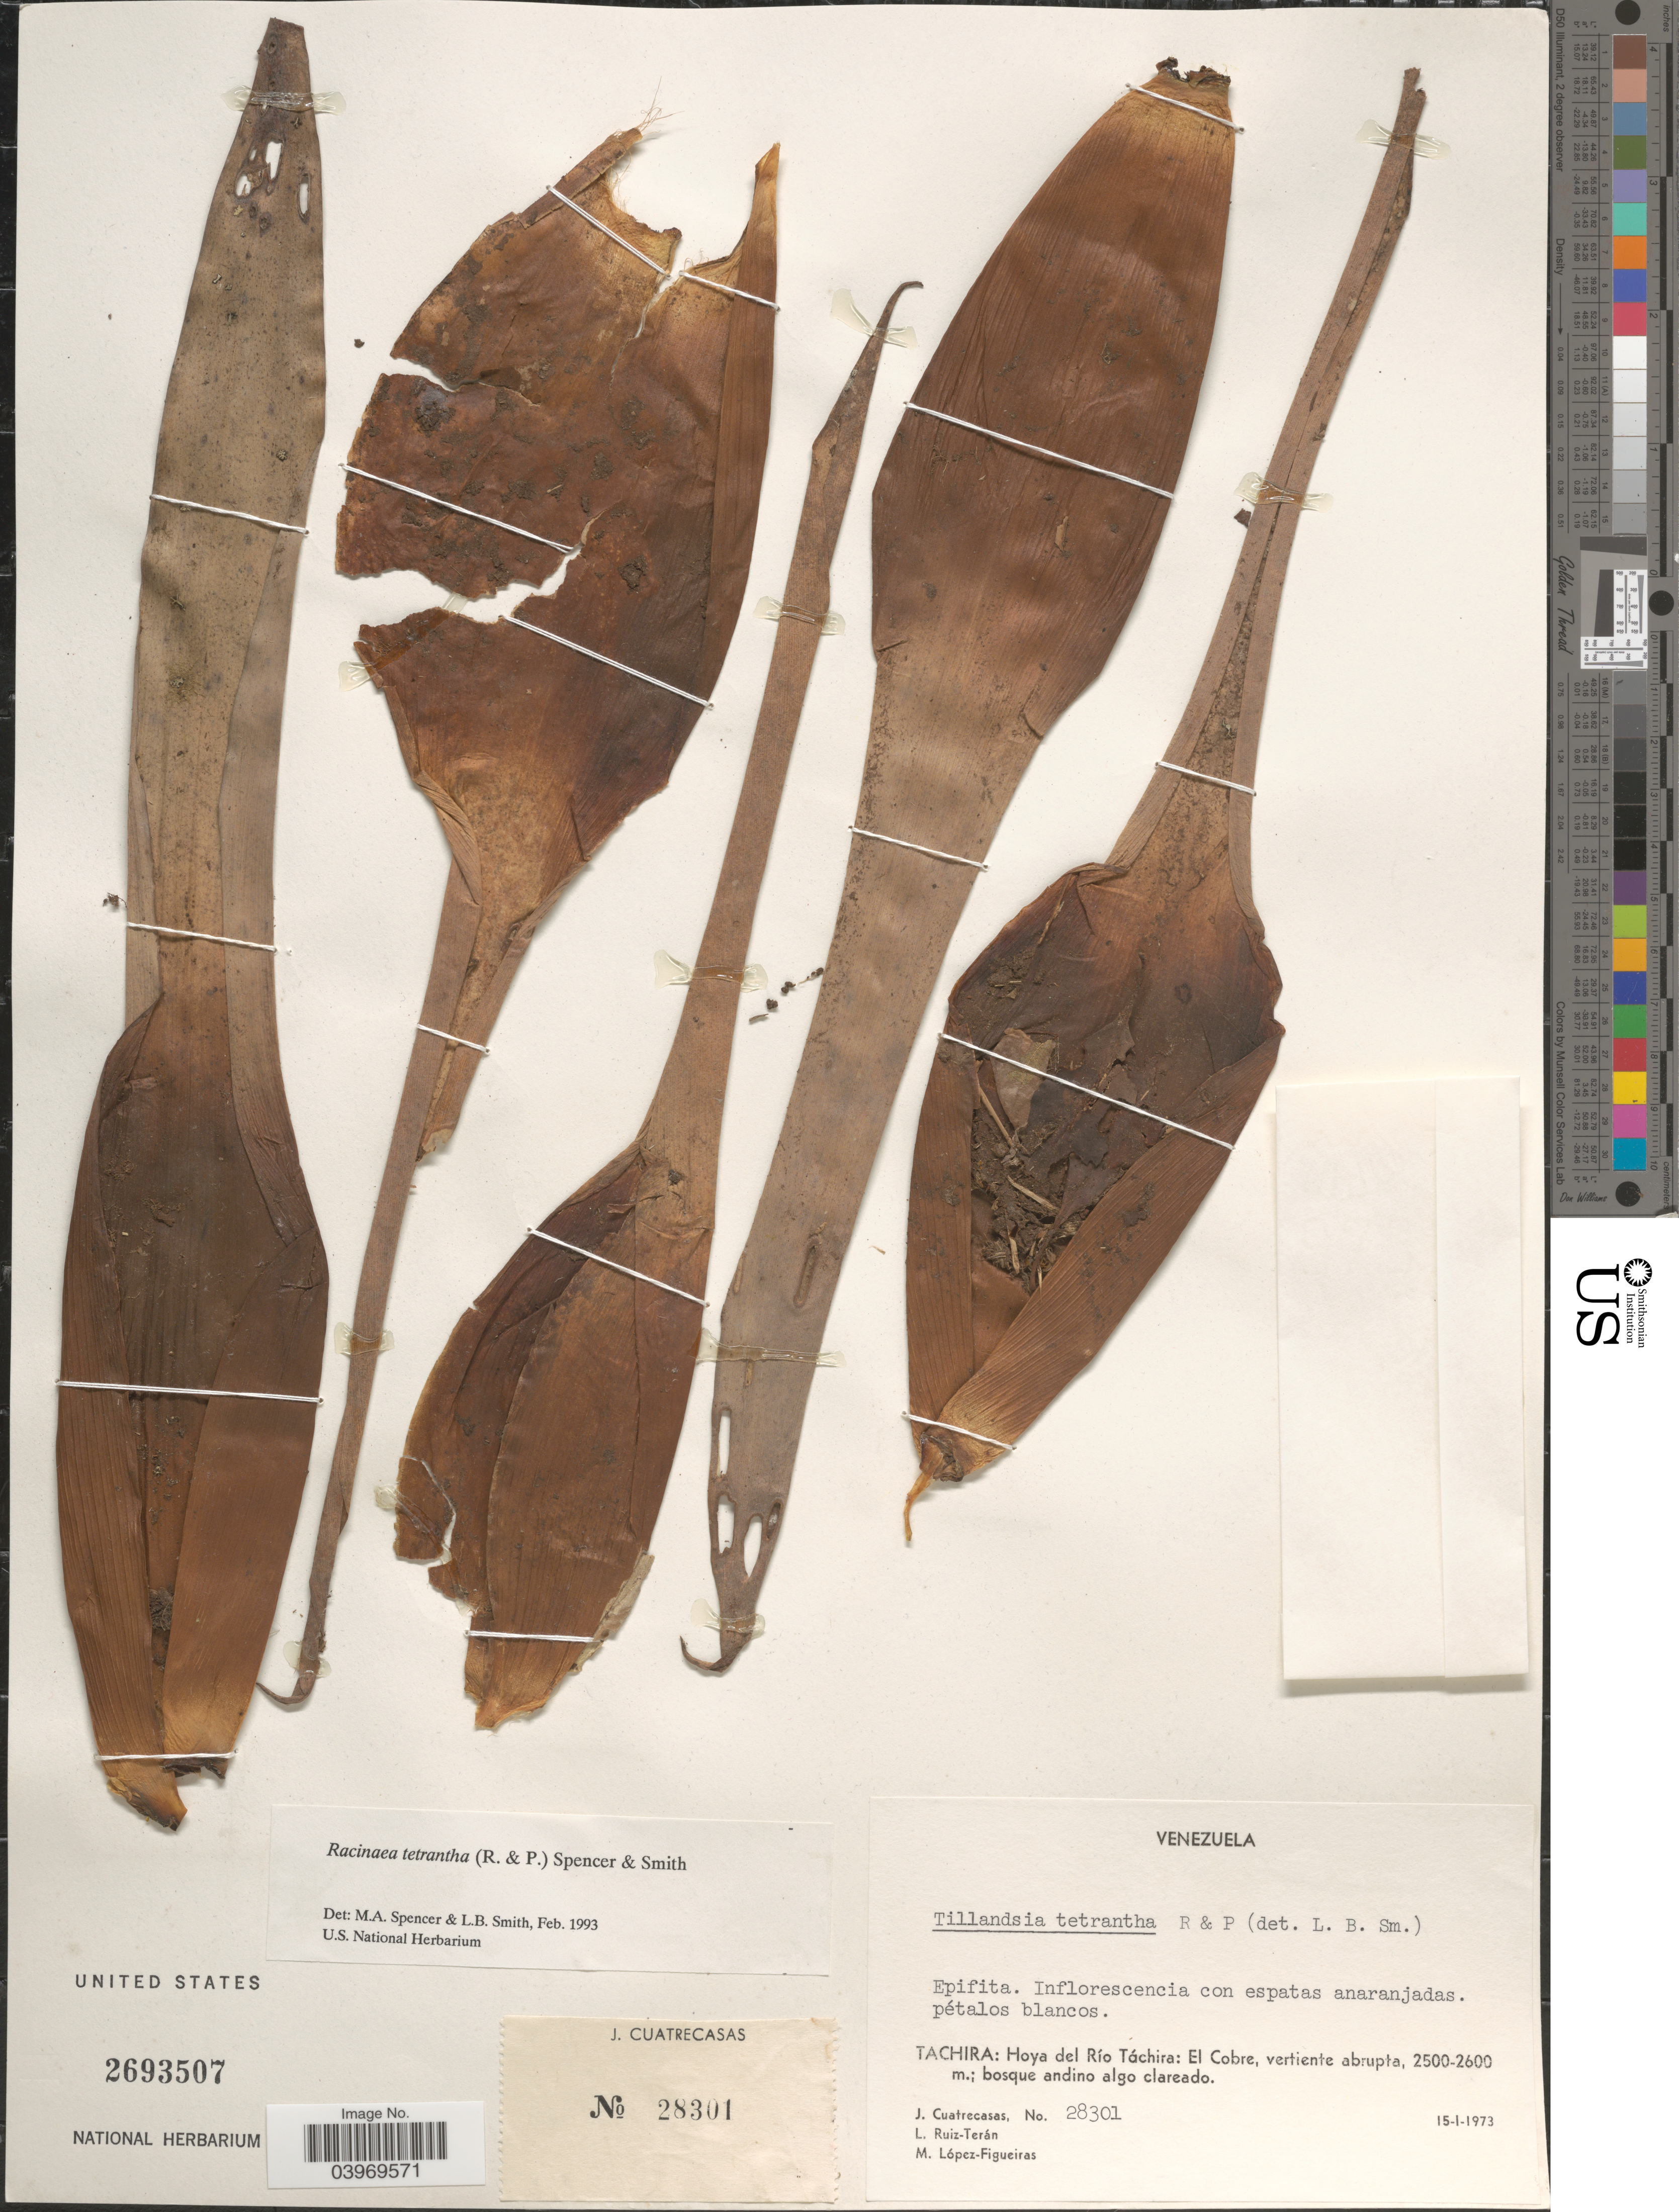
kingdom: Plantae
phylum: Tracheophyta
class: Liliopsida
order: Poales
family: Bromeliaceae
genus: Racinaea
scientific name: Racinaea tetrantha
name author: (Ruiz & Pav.) L.B. Sm.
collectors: J. Cuatrecasas, L. E. Ruíz-Terán & M. López Figueiras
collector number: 28301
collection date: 1973-01-15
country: Venezuela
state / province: Tachira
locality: Hoya del Río Táchira: El Cobre, vertiente abrupta.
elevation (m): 2500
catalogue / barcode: US 2693507